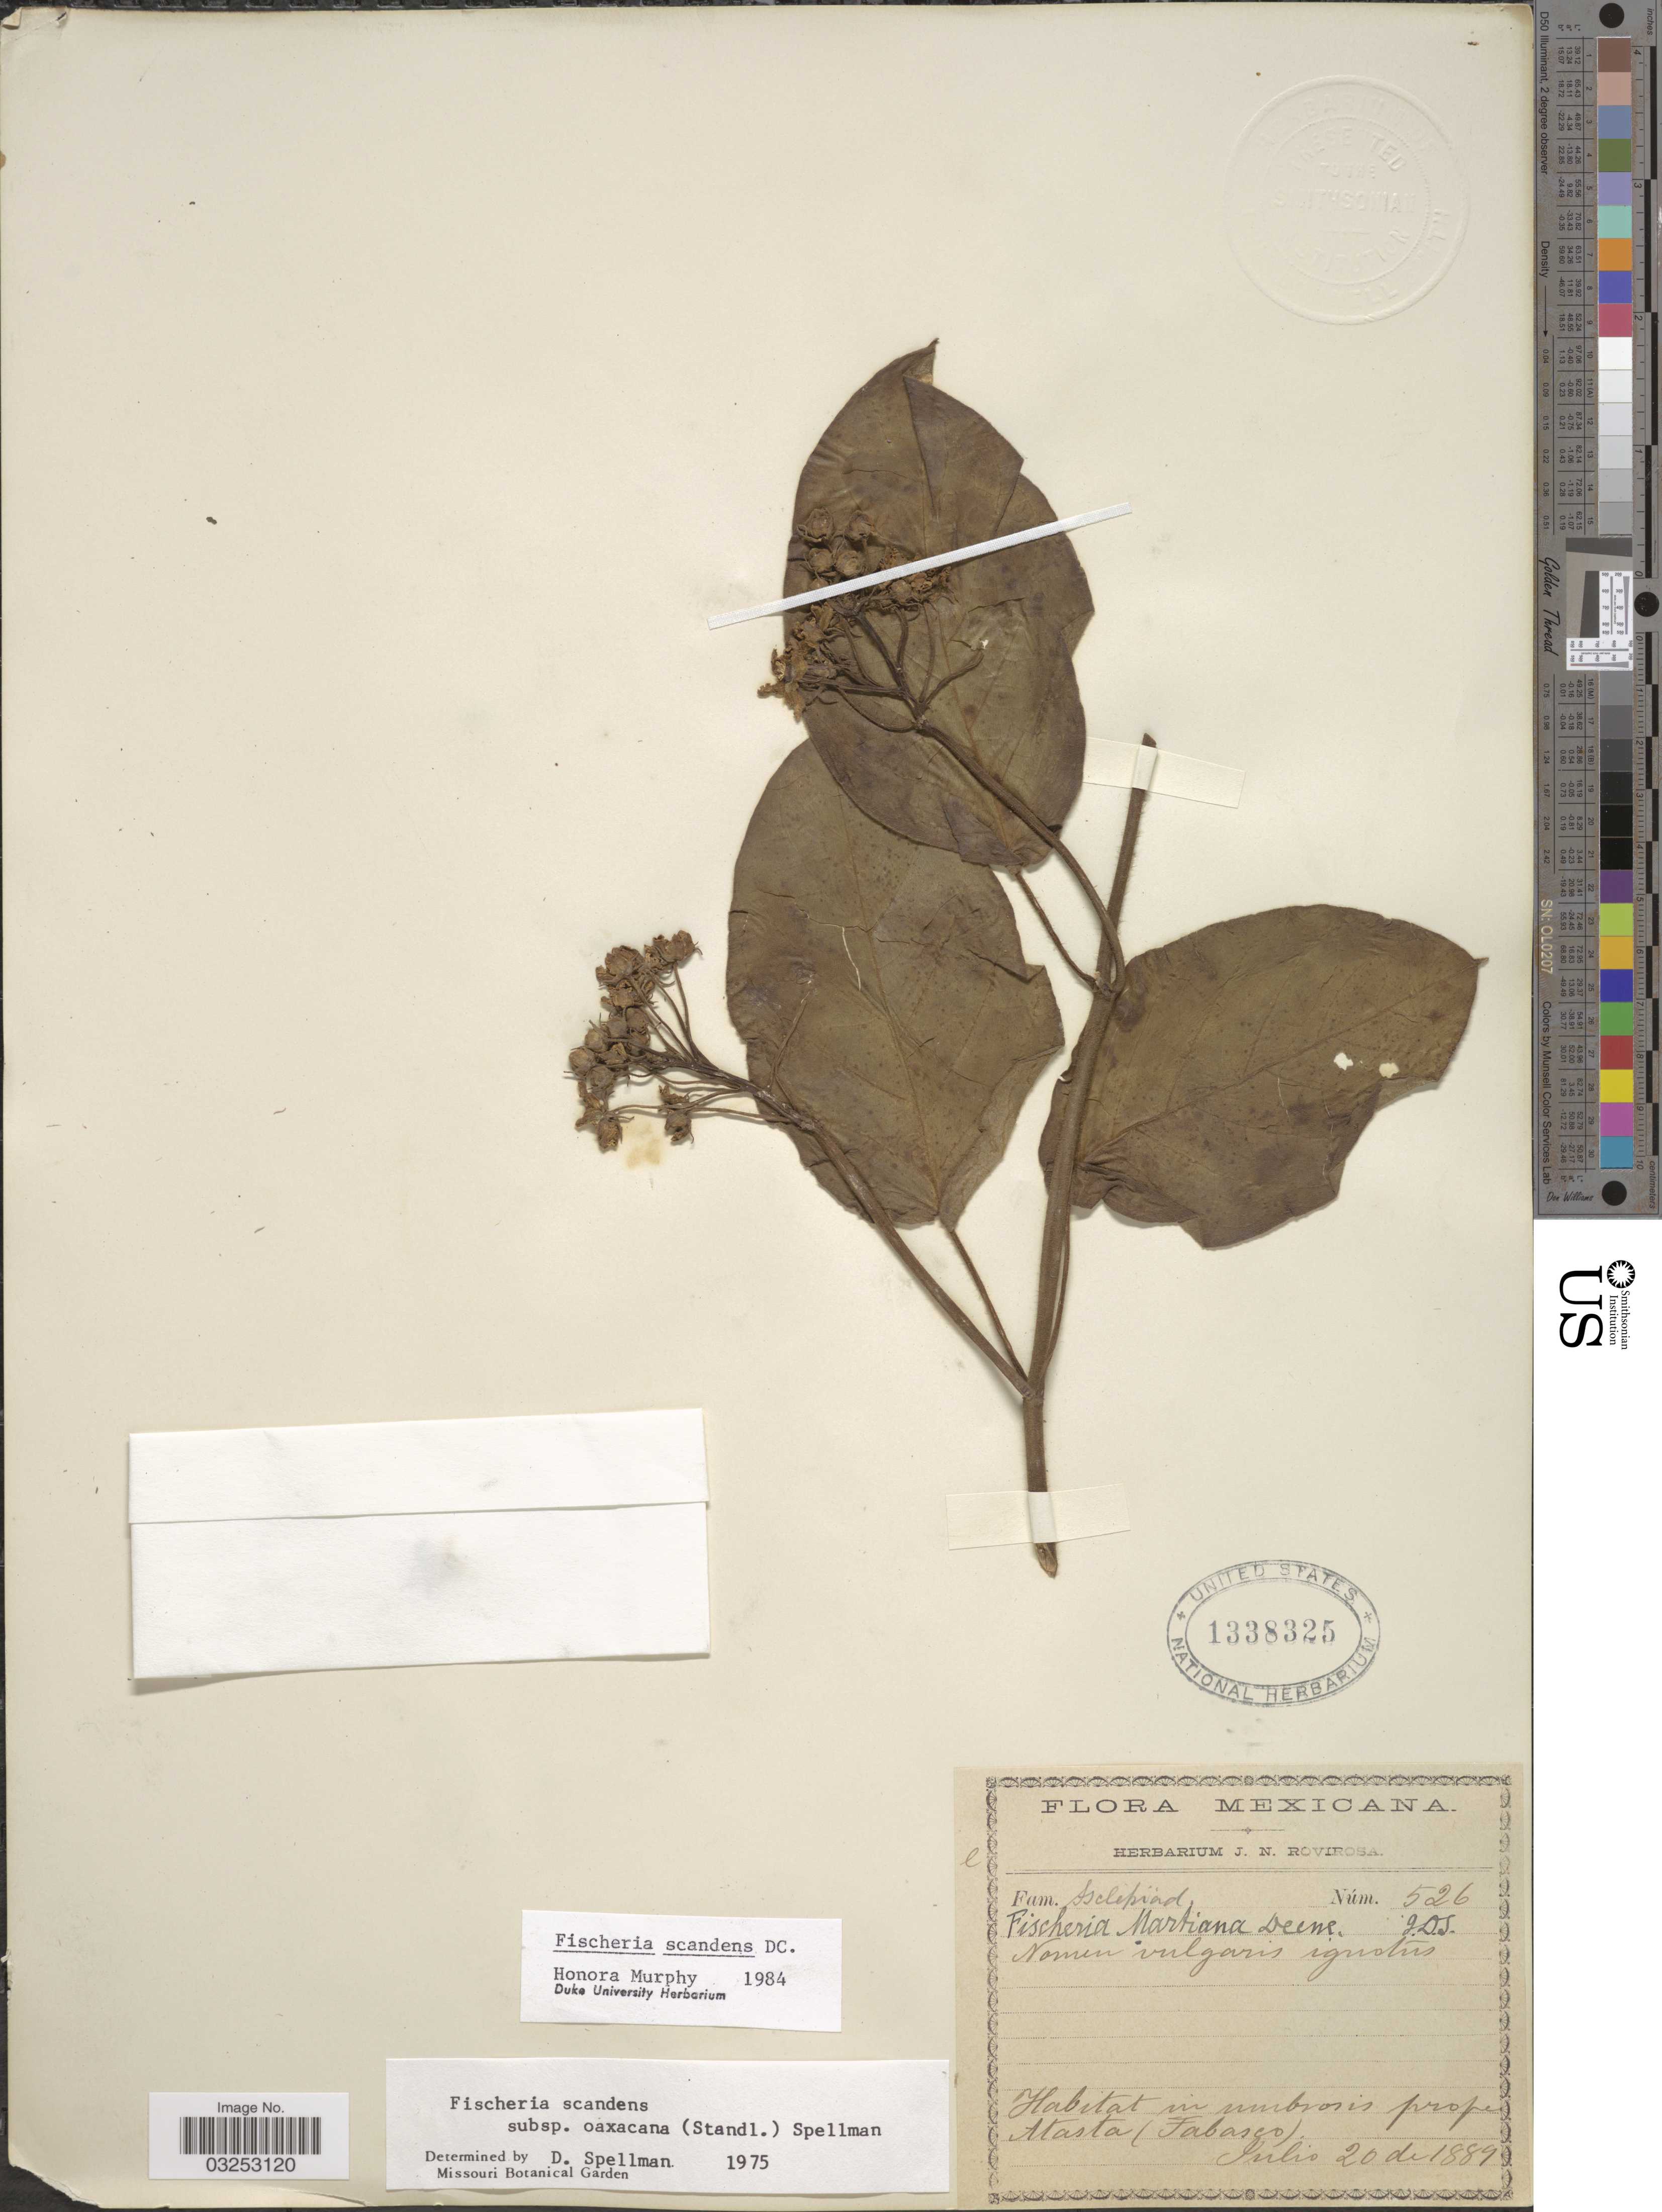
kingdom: Plantae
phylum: Tracheophyta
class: Magnoliopsida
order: Gentianales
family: Apocynaceae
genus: Fischeria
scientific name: Fischeria scandens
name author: DC.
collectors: ex herb. J. N. Rovirosa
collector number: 526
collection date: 1889-07-20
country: Mexico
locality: In umbrosis prope Atasta (Tabasco).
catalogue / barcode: US 1338325